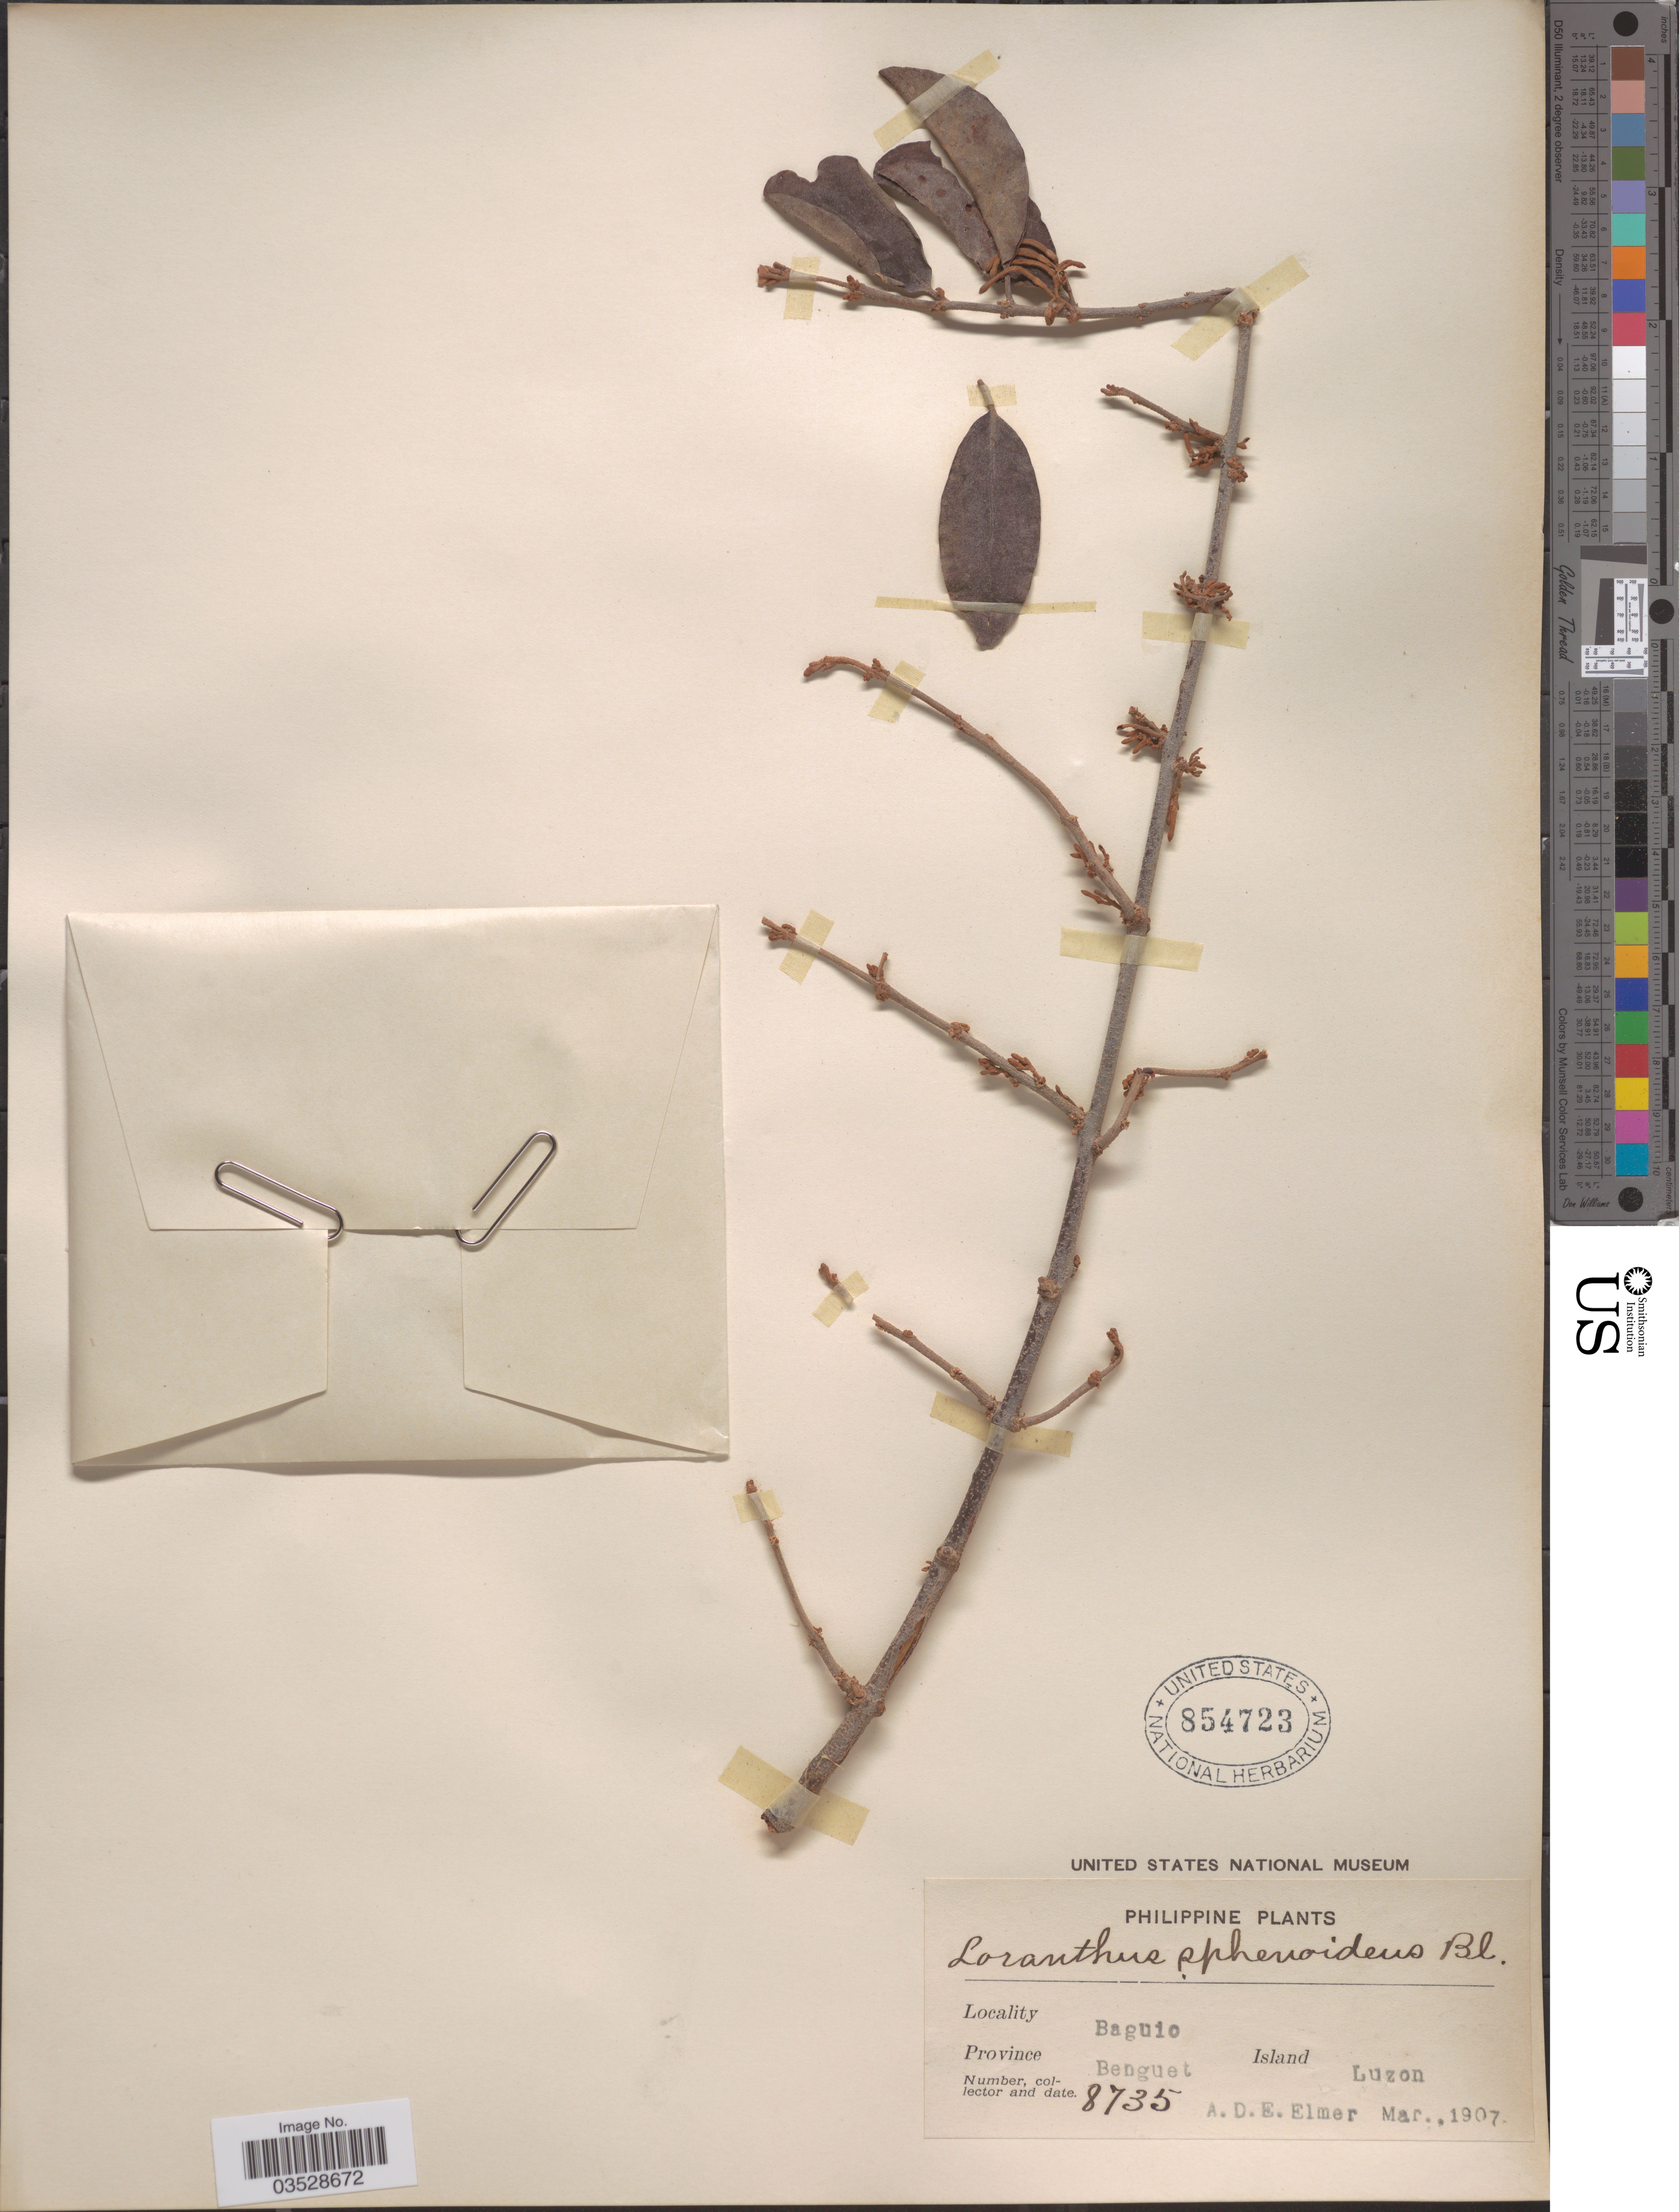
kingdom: Plantae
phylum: Tracheophyta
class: Magnoliopsida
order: Santalales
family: Loranthaceae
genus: Loranthus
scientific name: Loranthus sphenoideus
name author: Blume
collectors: A. D. E. Elmer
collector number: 8735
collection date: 1907-03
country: Philippines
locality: Baguio. Province Benguet. Island Luzon.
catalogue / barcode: US 854723